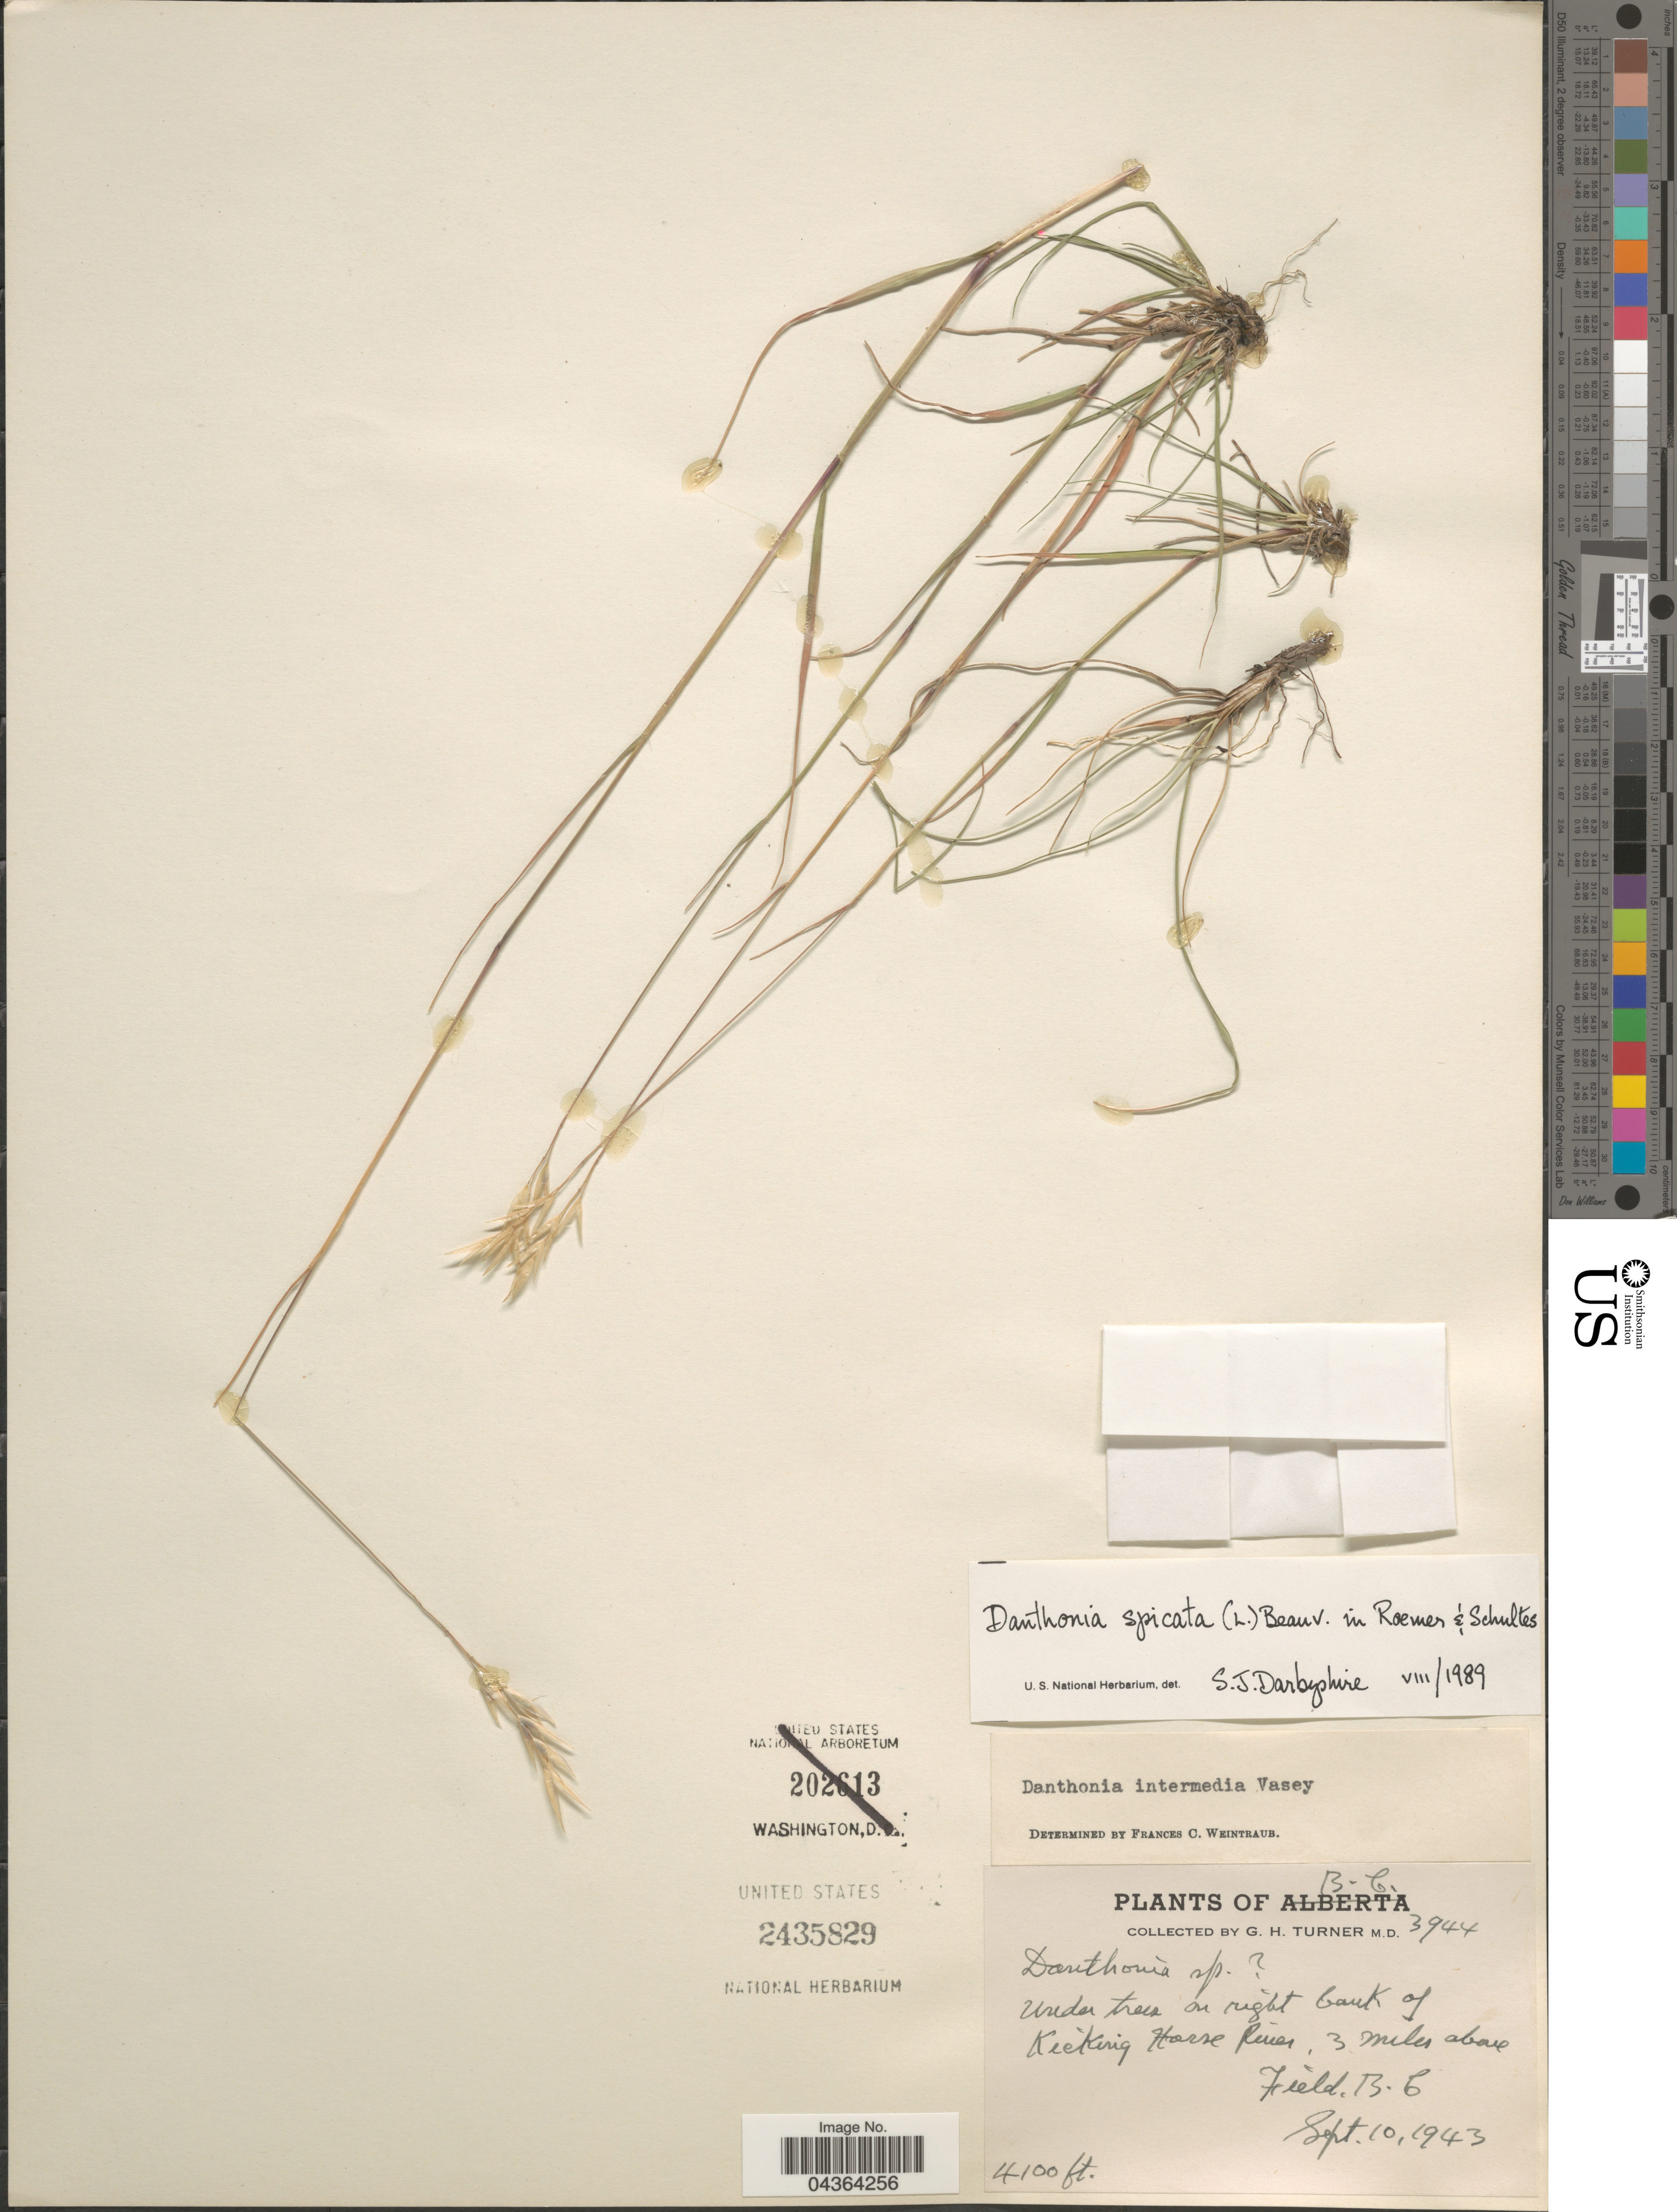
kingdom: Plantae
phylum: Tracheophyta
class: Liliopsida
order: Poales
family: Poaceae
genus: Danthonia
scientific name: Danthonia spicata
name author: (L.) P. Beauv. ex Roem. & Schult.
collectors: G. H. Turner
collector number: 3944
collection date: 1943-09-10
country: Canada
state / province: British Columbia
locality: Under trees on right bank of Kicking Horse River, 3 miles above Field.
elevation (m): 1250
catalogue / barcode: US 2435829